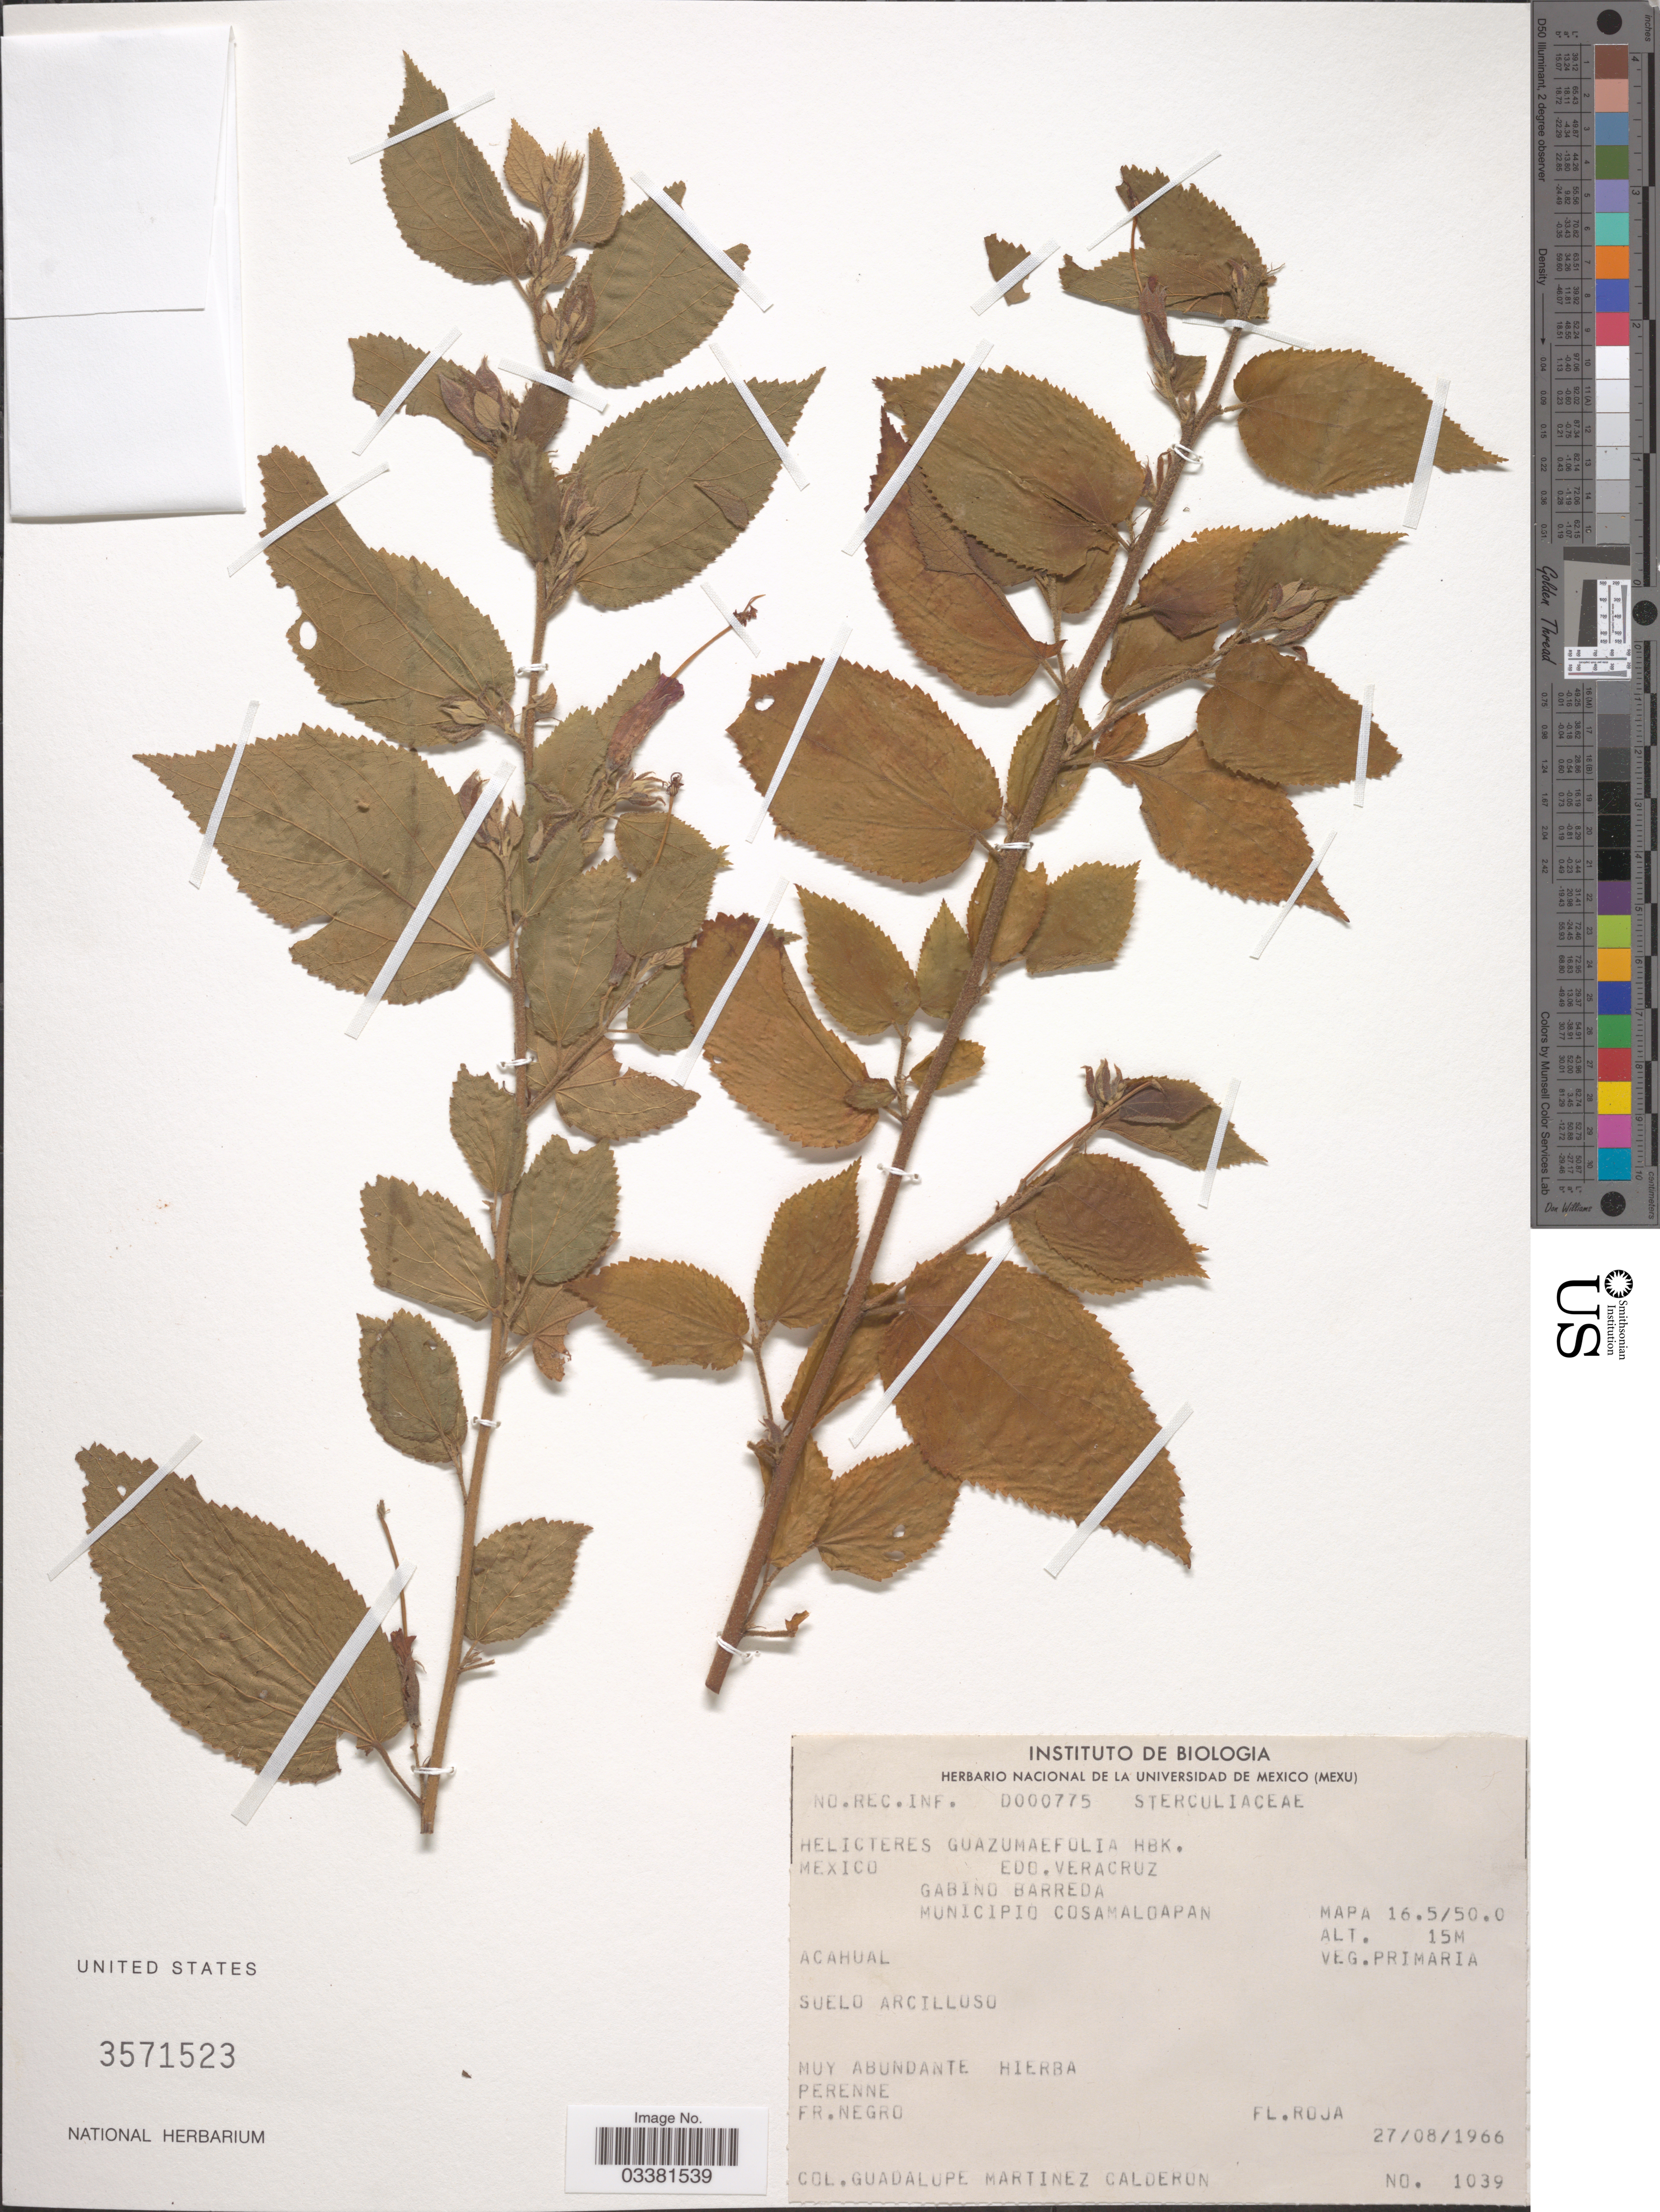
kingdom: Plantae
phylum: Tracheophyta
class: Magnoliopsida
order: Malvales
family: Malvaceae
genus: Helicteres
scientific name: Helicteres guazumifolia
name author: Kunth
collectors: G. Martínez Calderón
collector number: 1039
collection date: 1966-08-27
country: Mexico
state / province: Veracruz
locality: Edo. Veracruz. Gabino Barreda, Municipio Cosamaloapan. Mapa 16.5/50.0.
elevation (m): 15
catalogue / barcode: US 3571523